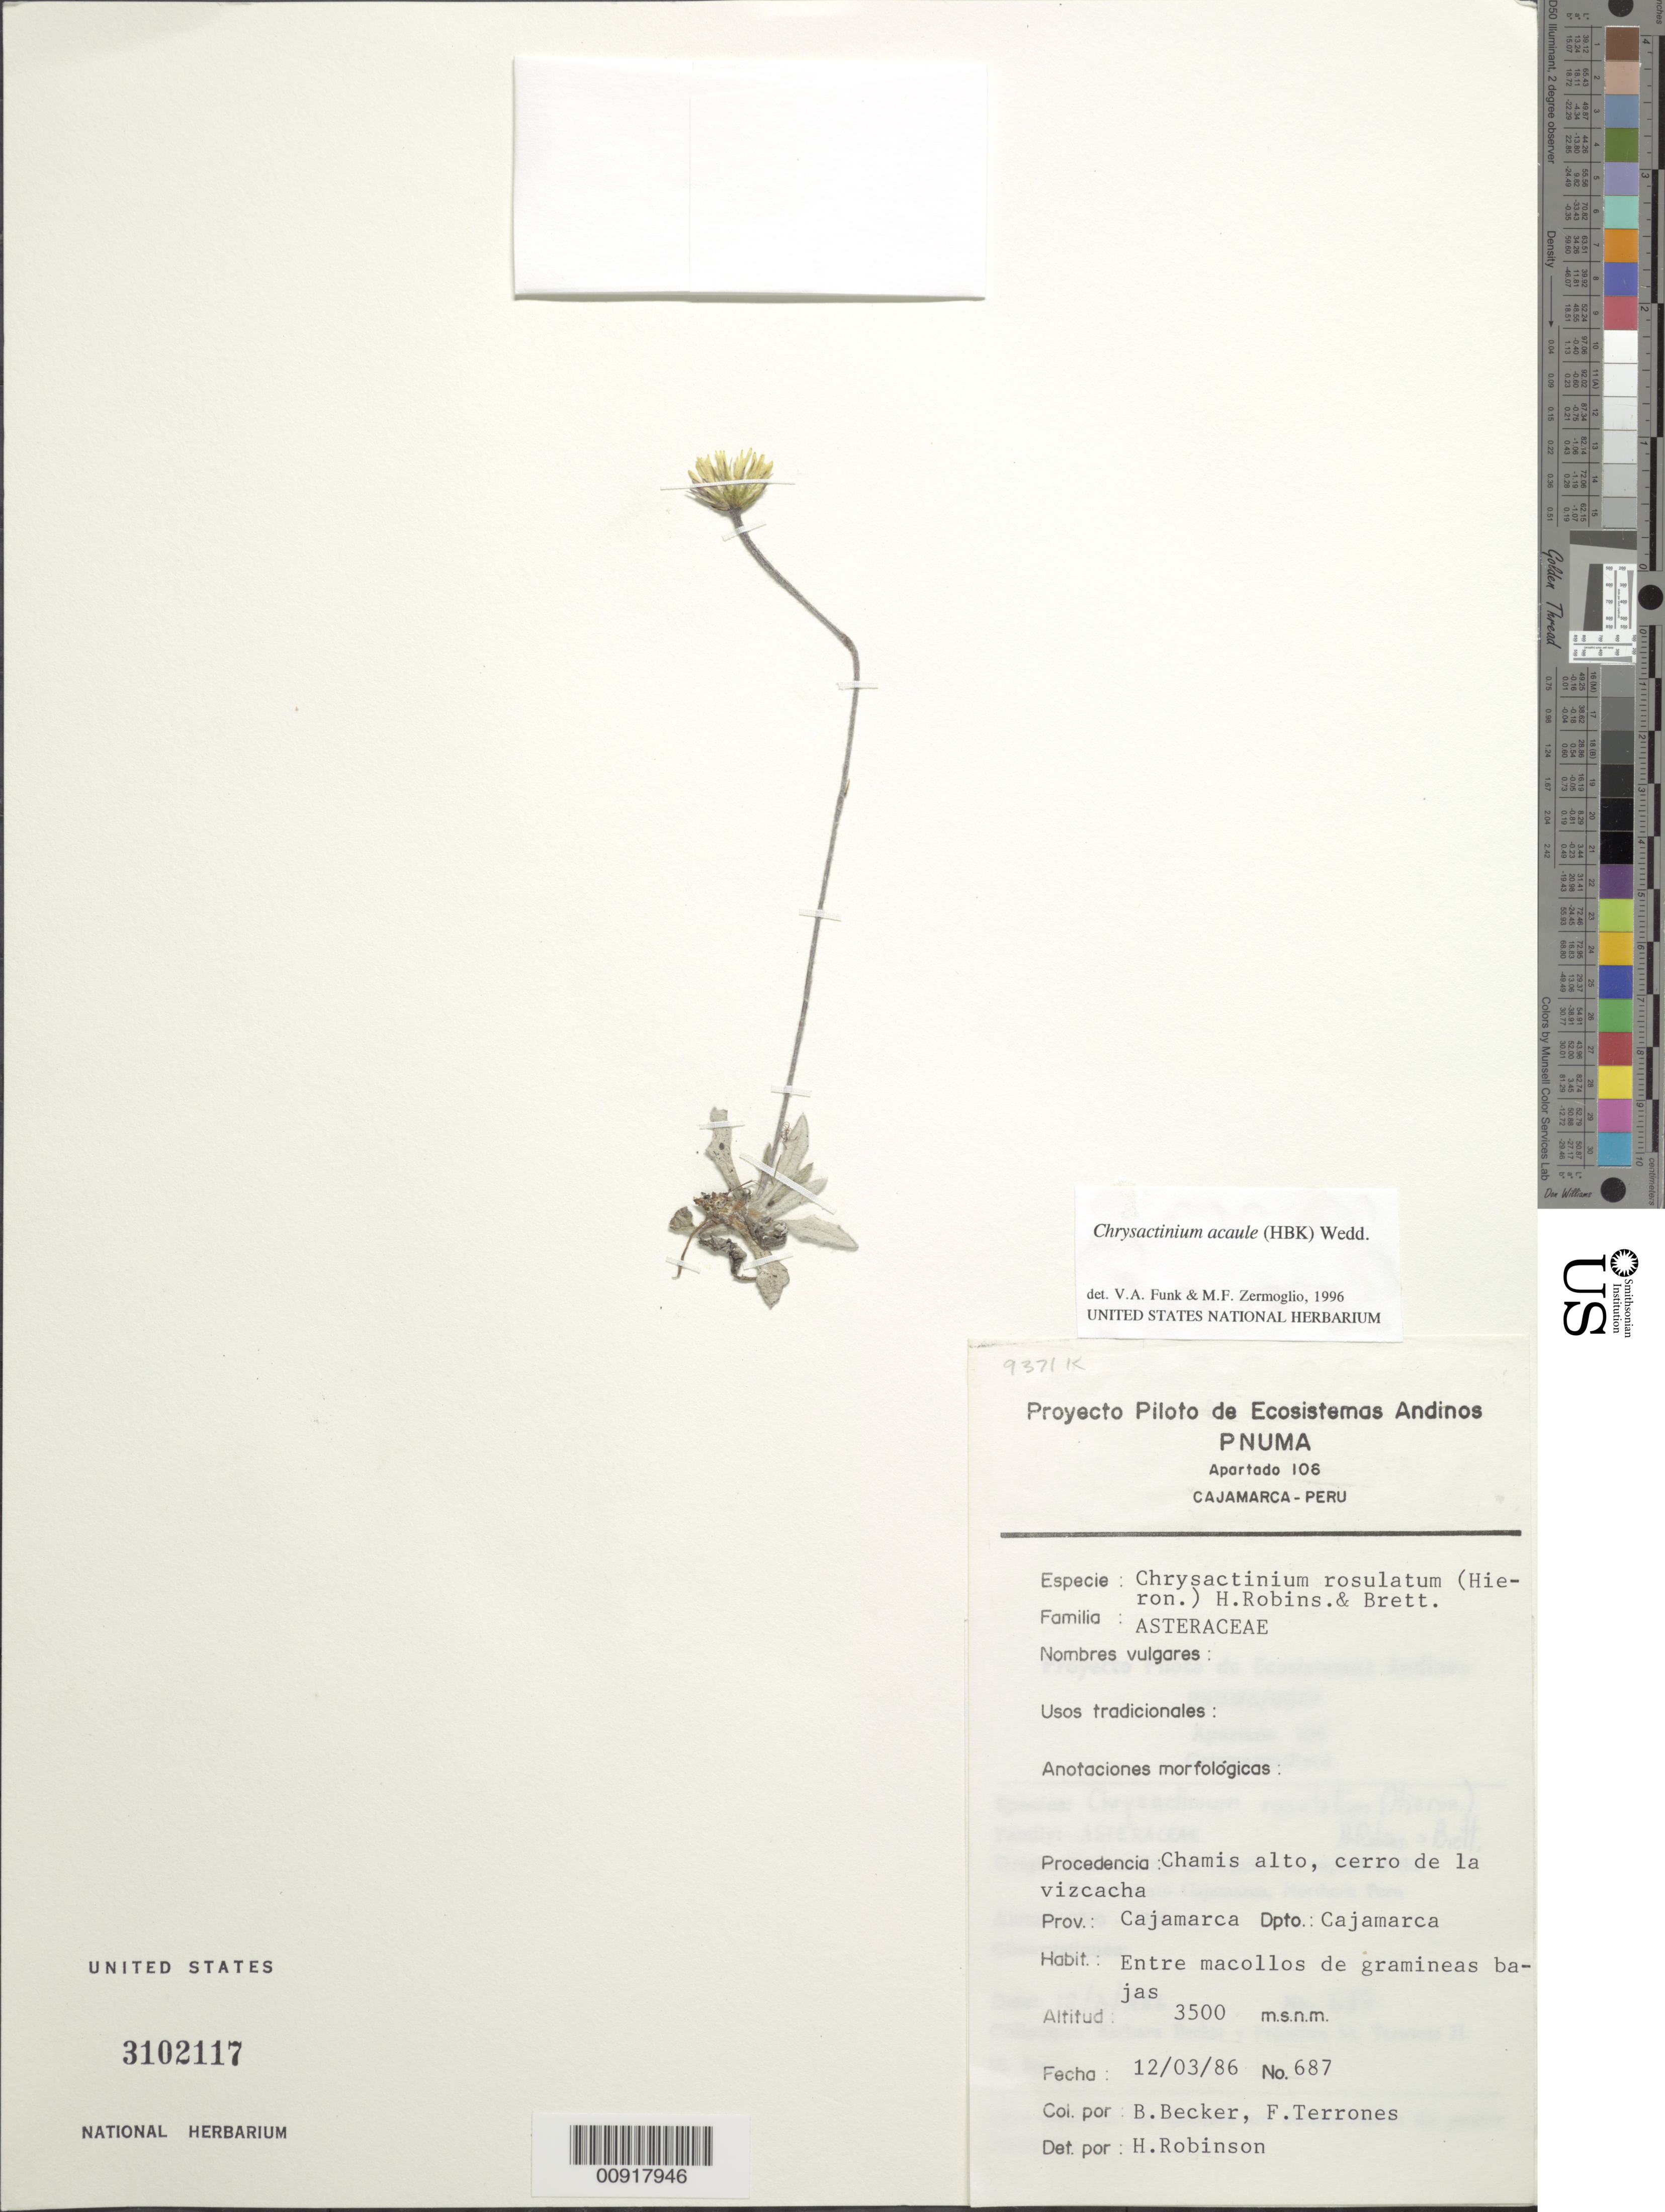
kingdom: Plantae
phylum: Tracheophyta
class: Magnoliopsida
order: Asterales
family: Asteraceae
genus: Chrysactinium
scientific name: Chrysactinium acaule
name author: (Kunth) Wedd.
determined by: Funk, V. A.; Zermoglio, M. F.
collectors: B. Becker & F. Terrones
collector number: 687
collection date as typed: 12 March 1986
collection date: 1986-03-12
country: Peru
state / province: Cajamarca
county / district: Cajamarca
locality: Prov. Cajamarca, Dpto. Cajamarca, Chamis alto, cerro de la Vizcacha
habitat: Entre macollos de gramineas bajas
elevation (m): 3500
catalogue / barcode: US 3102117